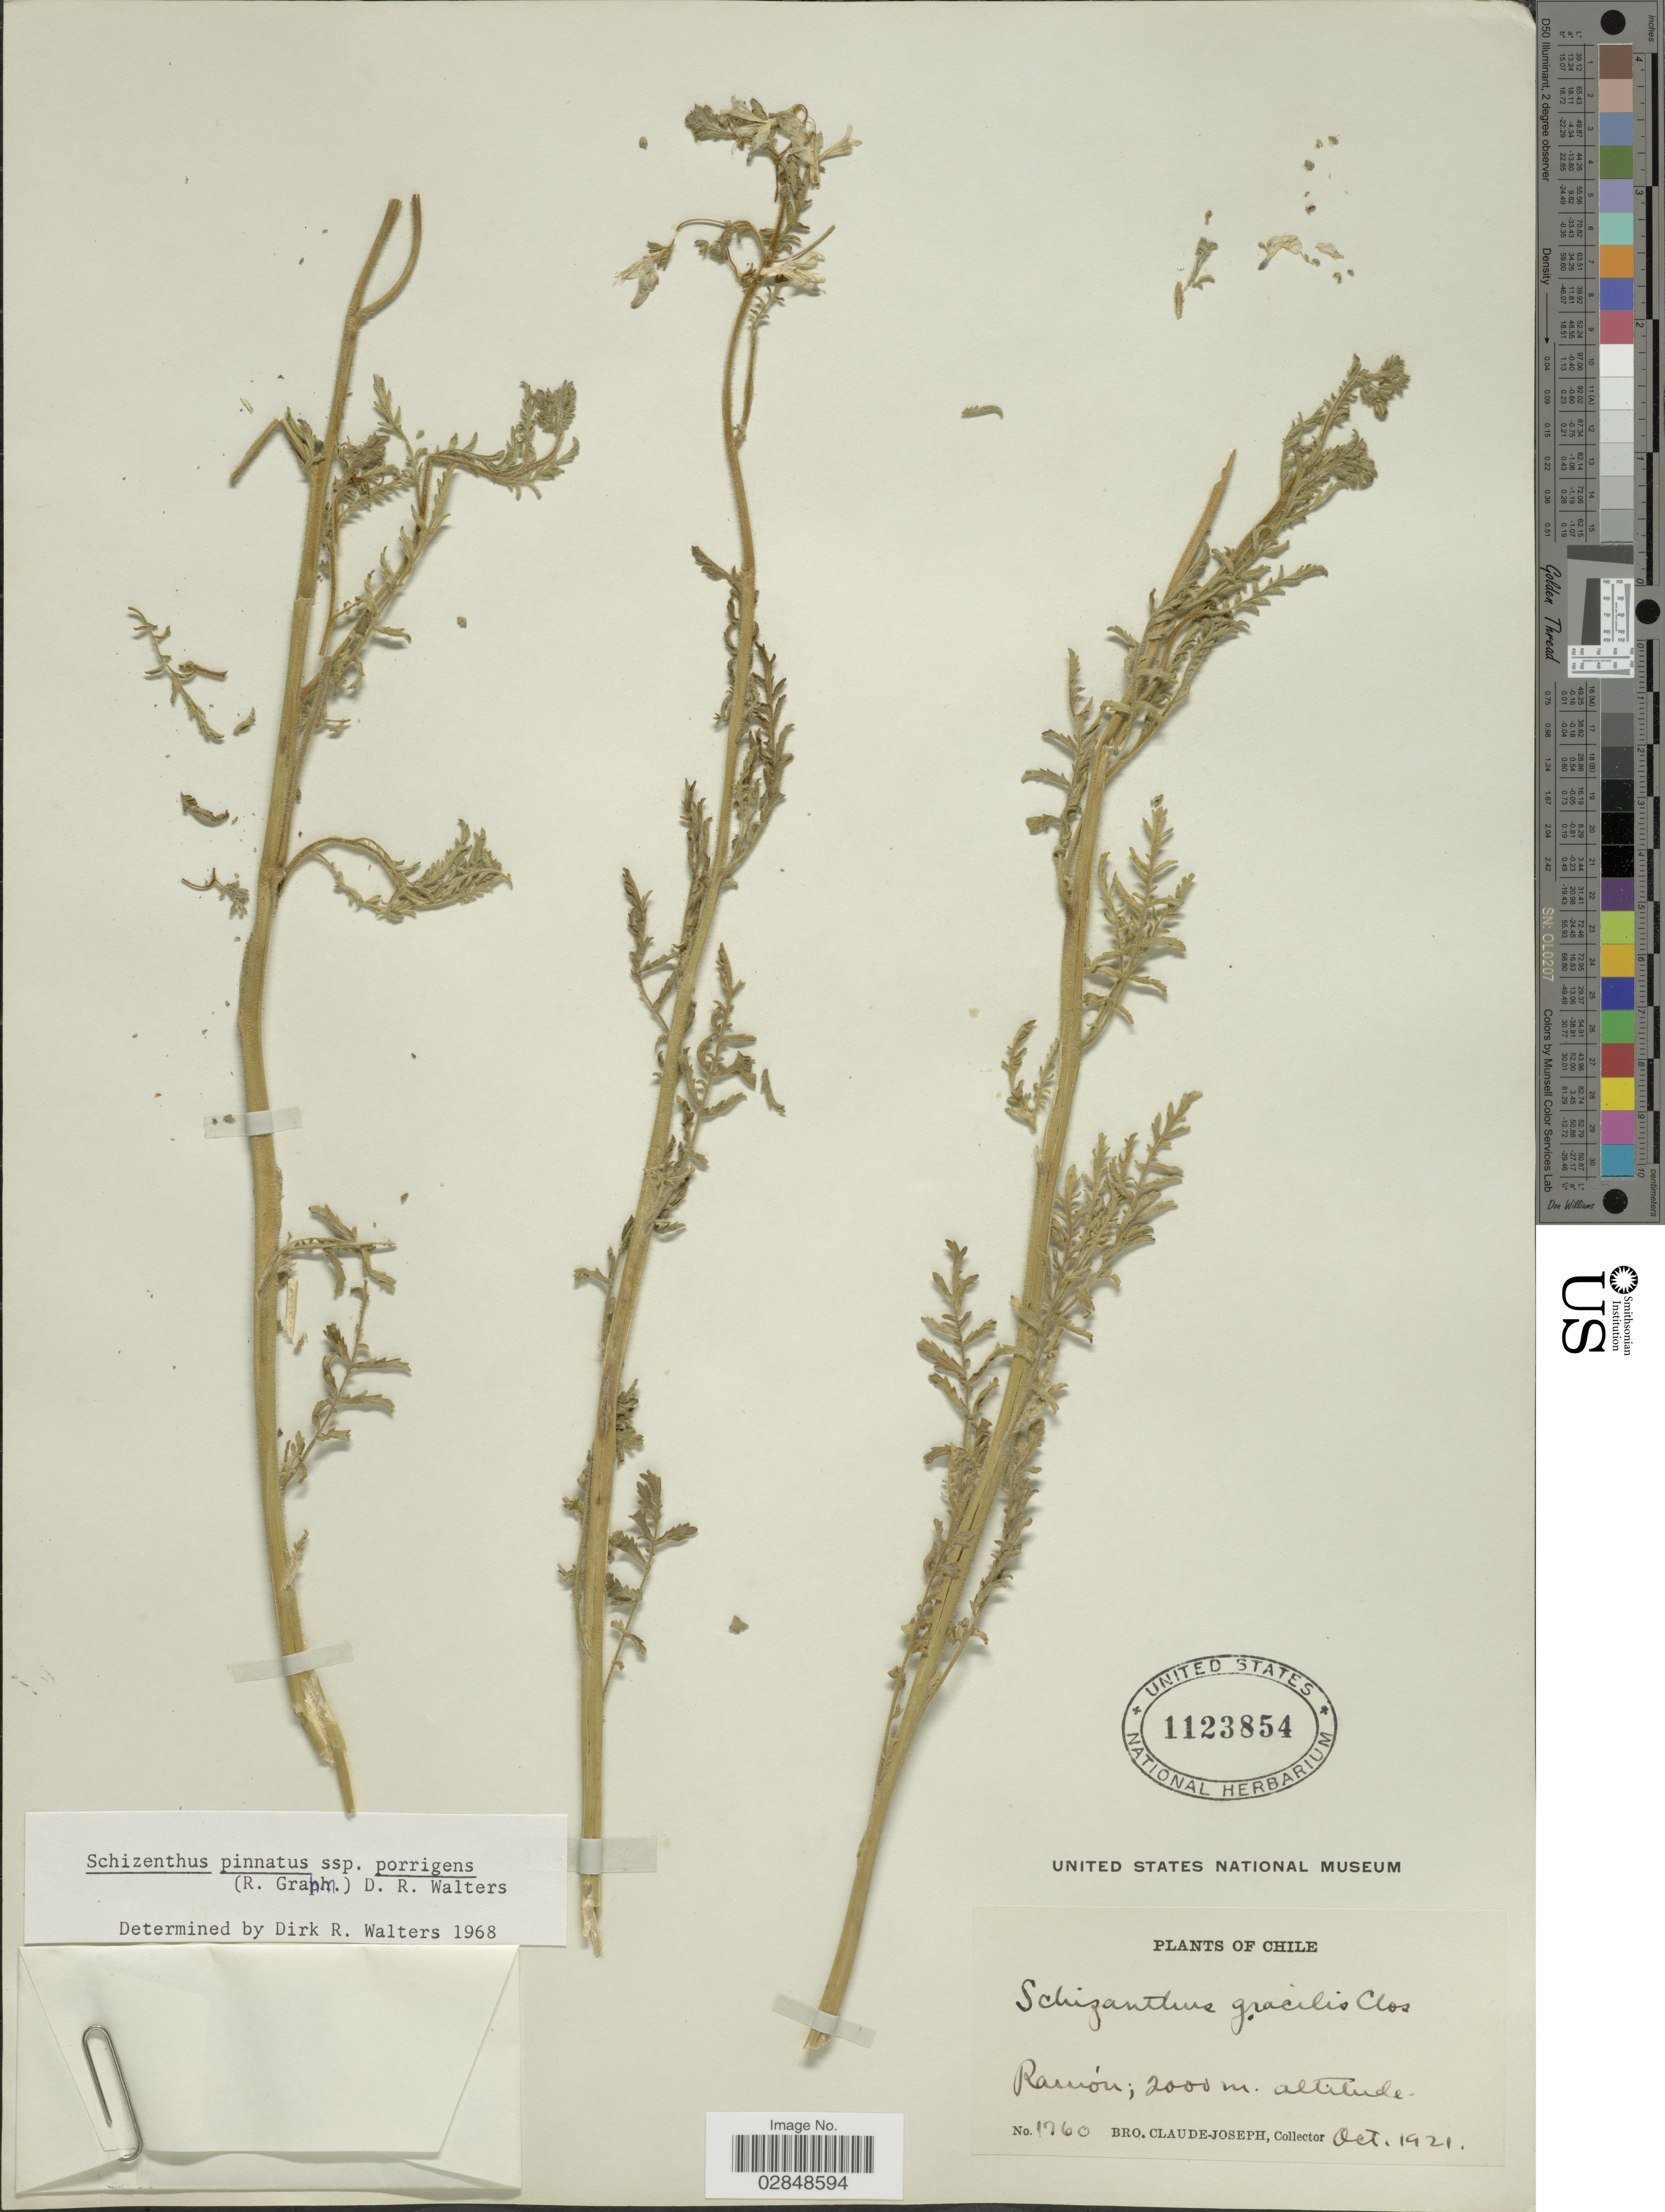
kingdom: Plantae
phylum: Tracheophyta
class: Magnoliopsida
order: Solanales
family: Solanaceae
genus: Schizanthus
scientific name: Schizanthus porrigens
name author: Graham ex Hook.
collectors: Bro. Claude-Joseph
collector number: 1760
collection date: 1921-10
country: Chile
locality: Ramón.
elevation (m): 2000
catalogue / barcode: US 1123854